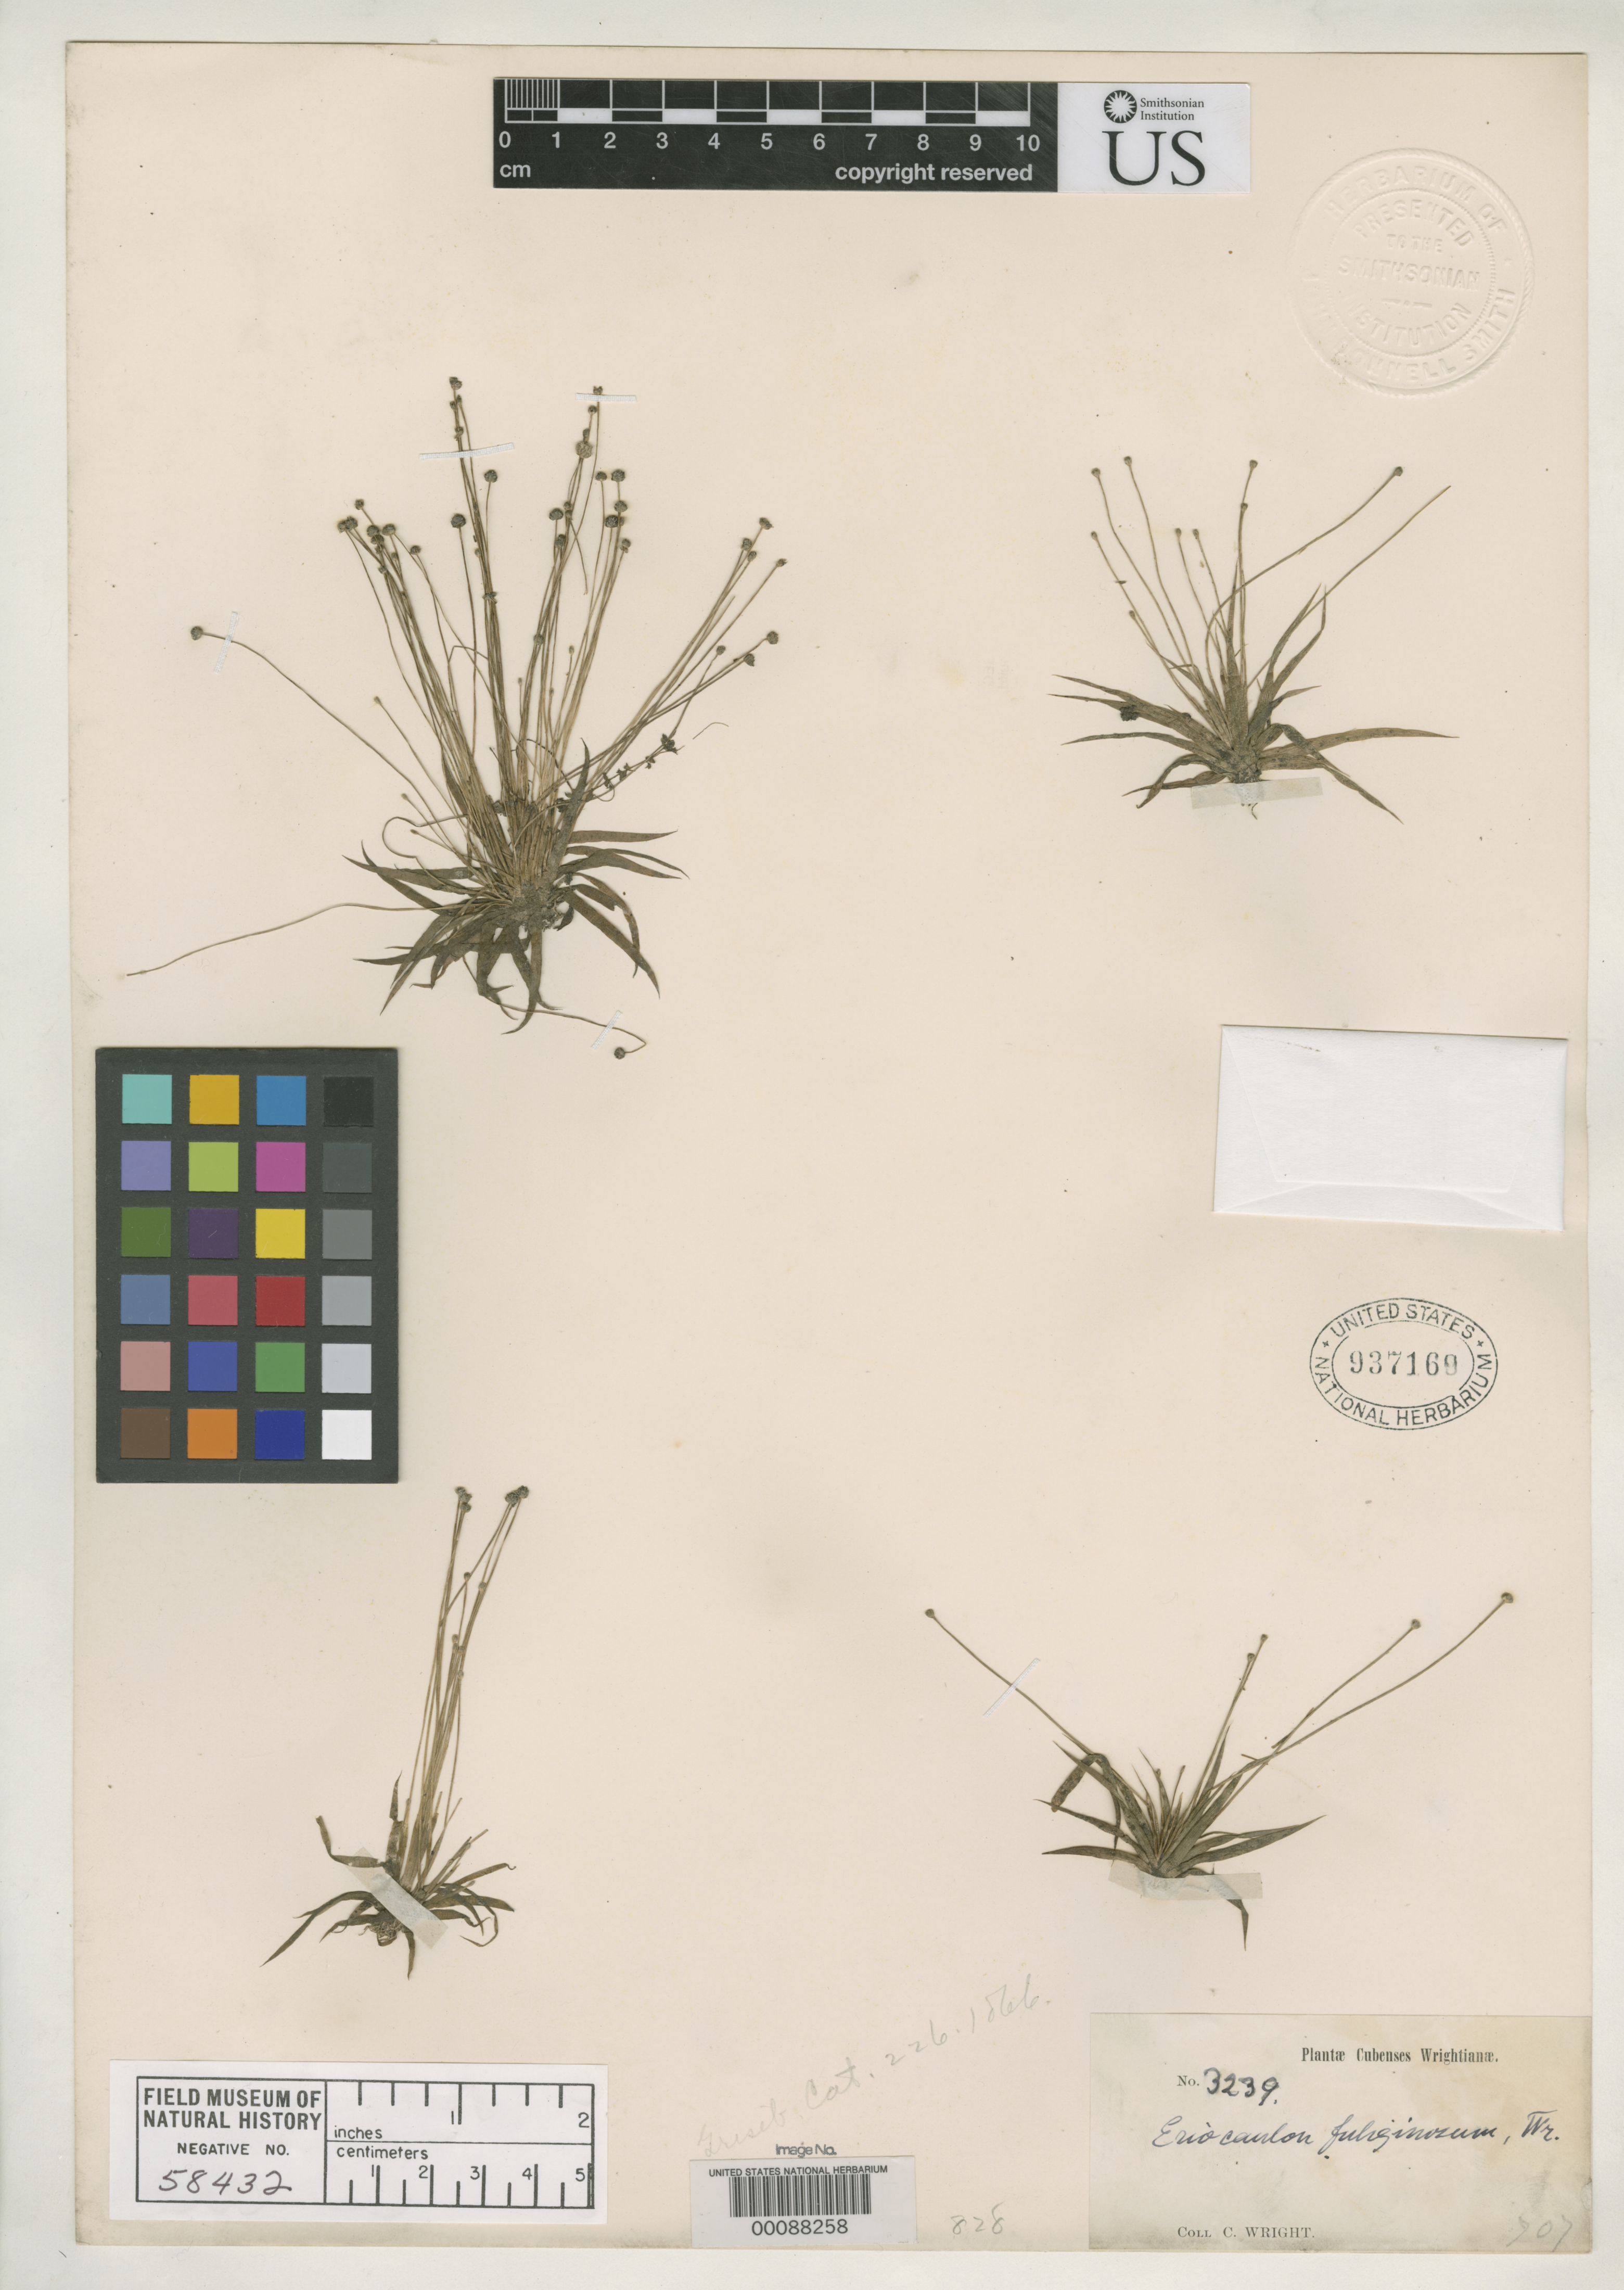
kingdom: Plantae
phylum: Tracheophyta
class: Liliopsida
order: Poales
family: Eriocaulaceae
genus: Eriocaulon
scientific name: Eriocaulon fuliginosum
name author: C. Wright ex Griseb.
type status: Isotype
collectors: C. Wright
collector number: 3239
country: Cuba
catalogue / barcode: US 937169